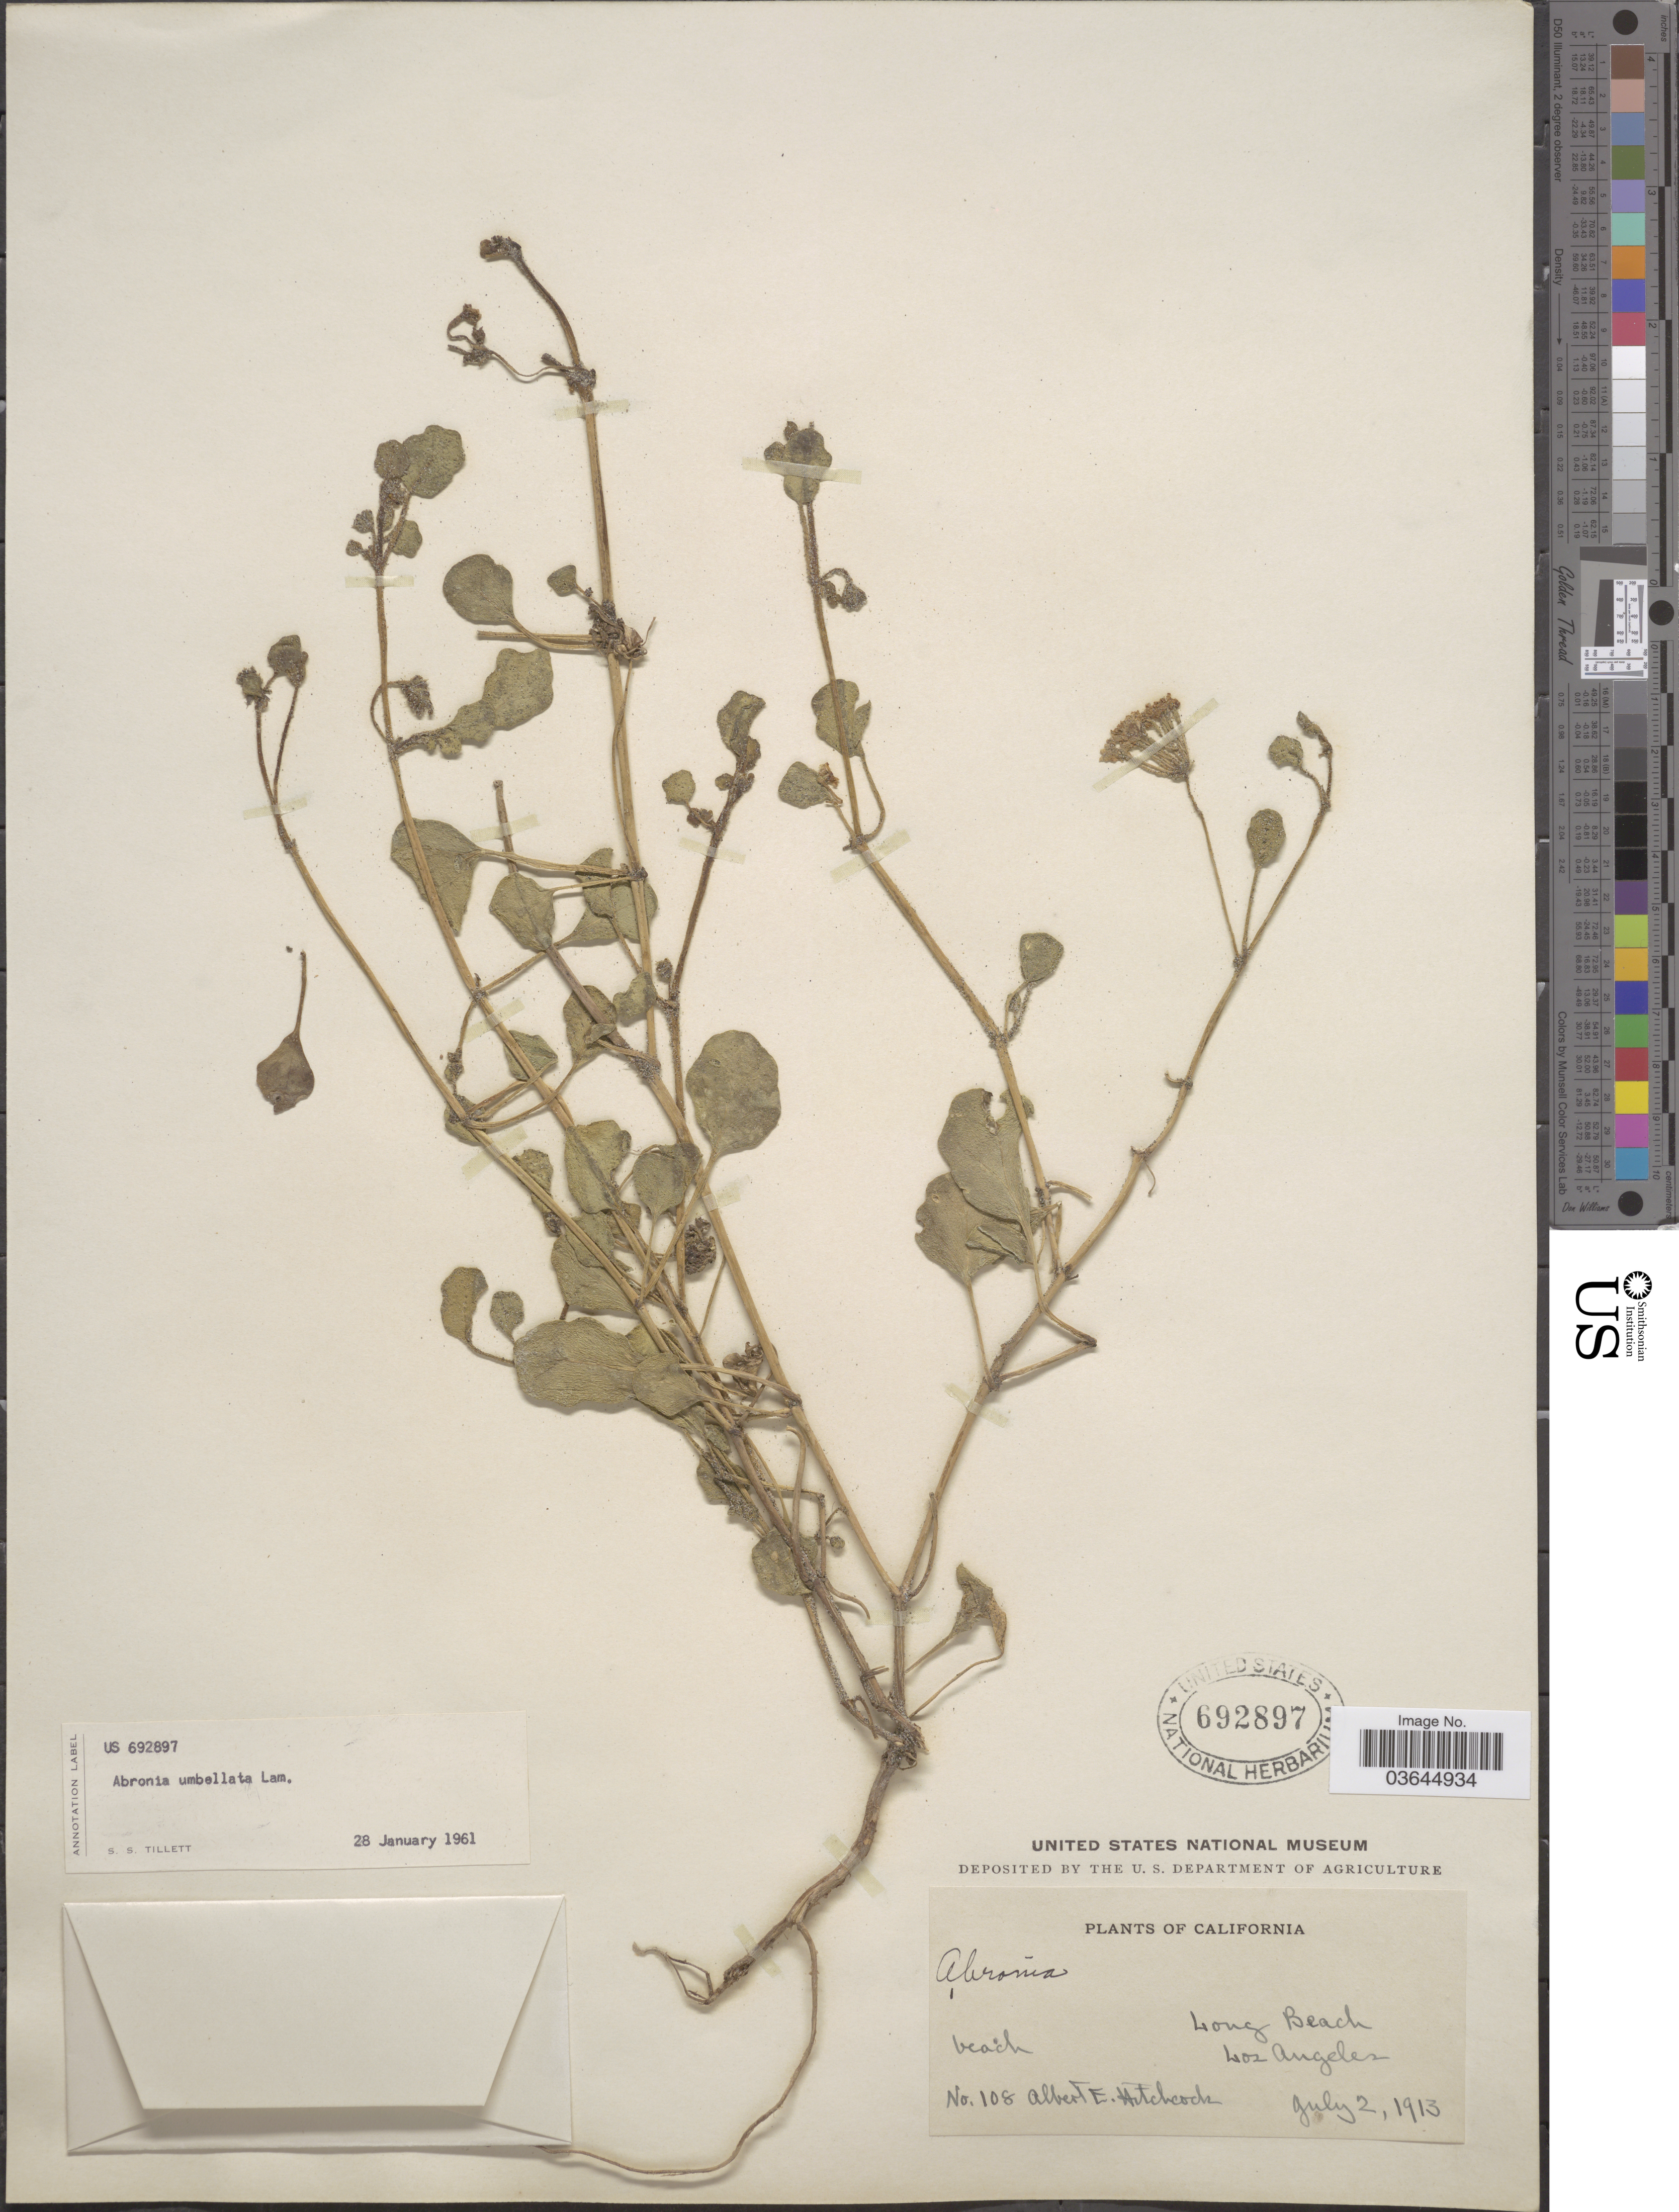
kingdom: Plantae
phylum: Tracheophyta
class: Magnoliopsida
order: Caryophyllales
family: Nyctaginaceae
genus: Abronia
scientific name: Abronia umbellata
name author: Lam.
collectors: A. Hitchcock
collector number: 108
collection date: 1913-07-02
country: United States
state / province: California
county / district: Los Angeles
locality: Long Beach. Los Angeles. Beach.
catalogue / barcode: US 692897